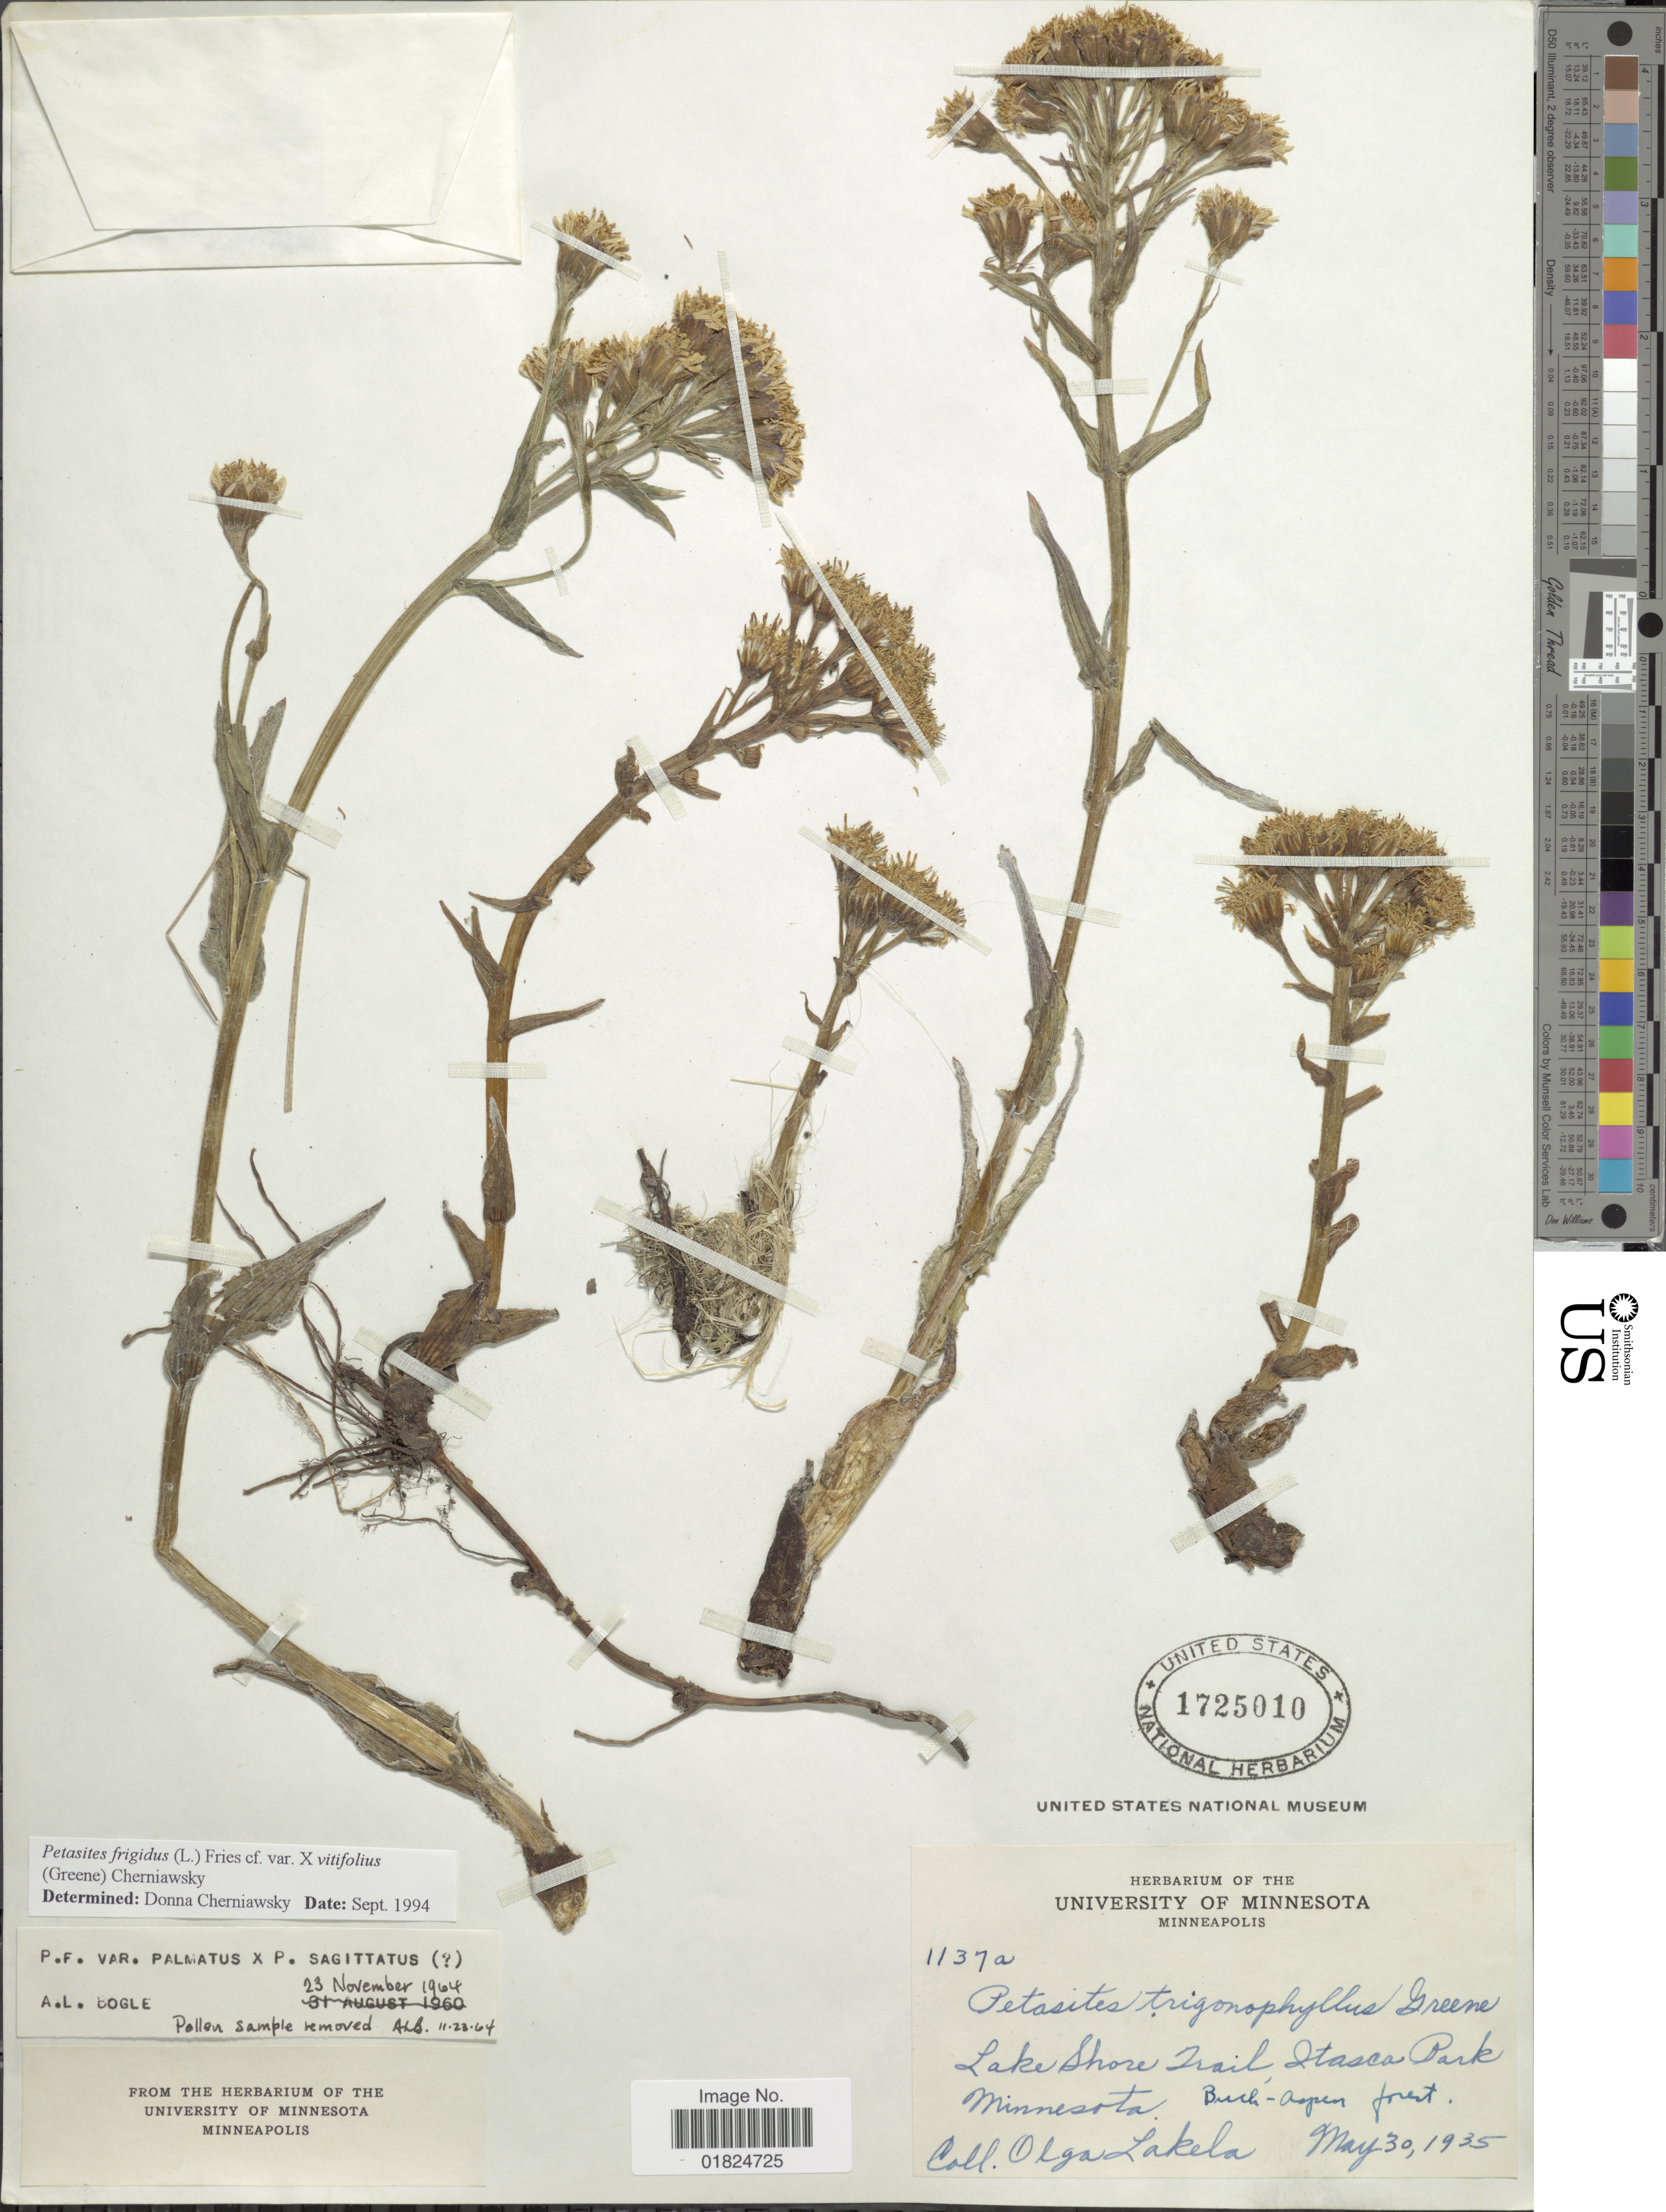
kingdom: Plantae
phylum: Tracheophyta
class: Magnoliopsida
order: Asterales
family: Asteraceae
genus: Petasites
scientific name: Petasites frigidus var. vitifolius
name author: (Greene) Cherniawsky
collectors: O. K. Lakela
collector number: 1137a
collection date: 1935-05-30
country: United States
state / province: Minnesota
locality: Lake Shore Trail Stasca Park. Minnesota, Bush-Aspen forest. minneapolis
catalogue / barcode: US 1725010